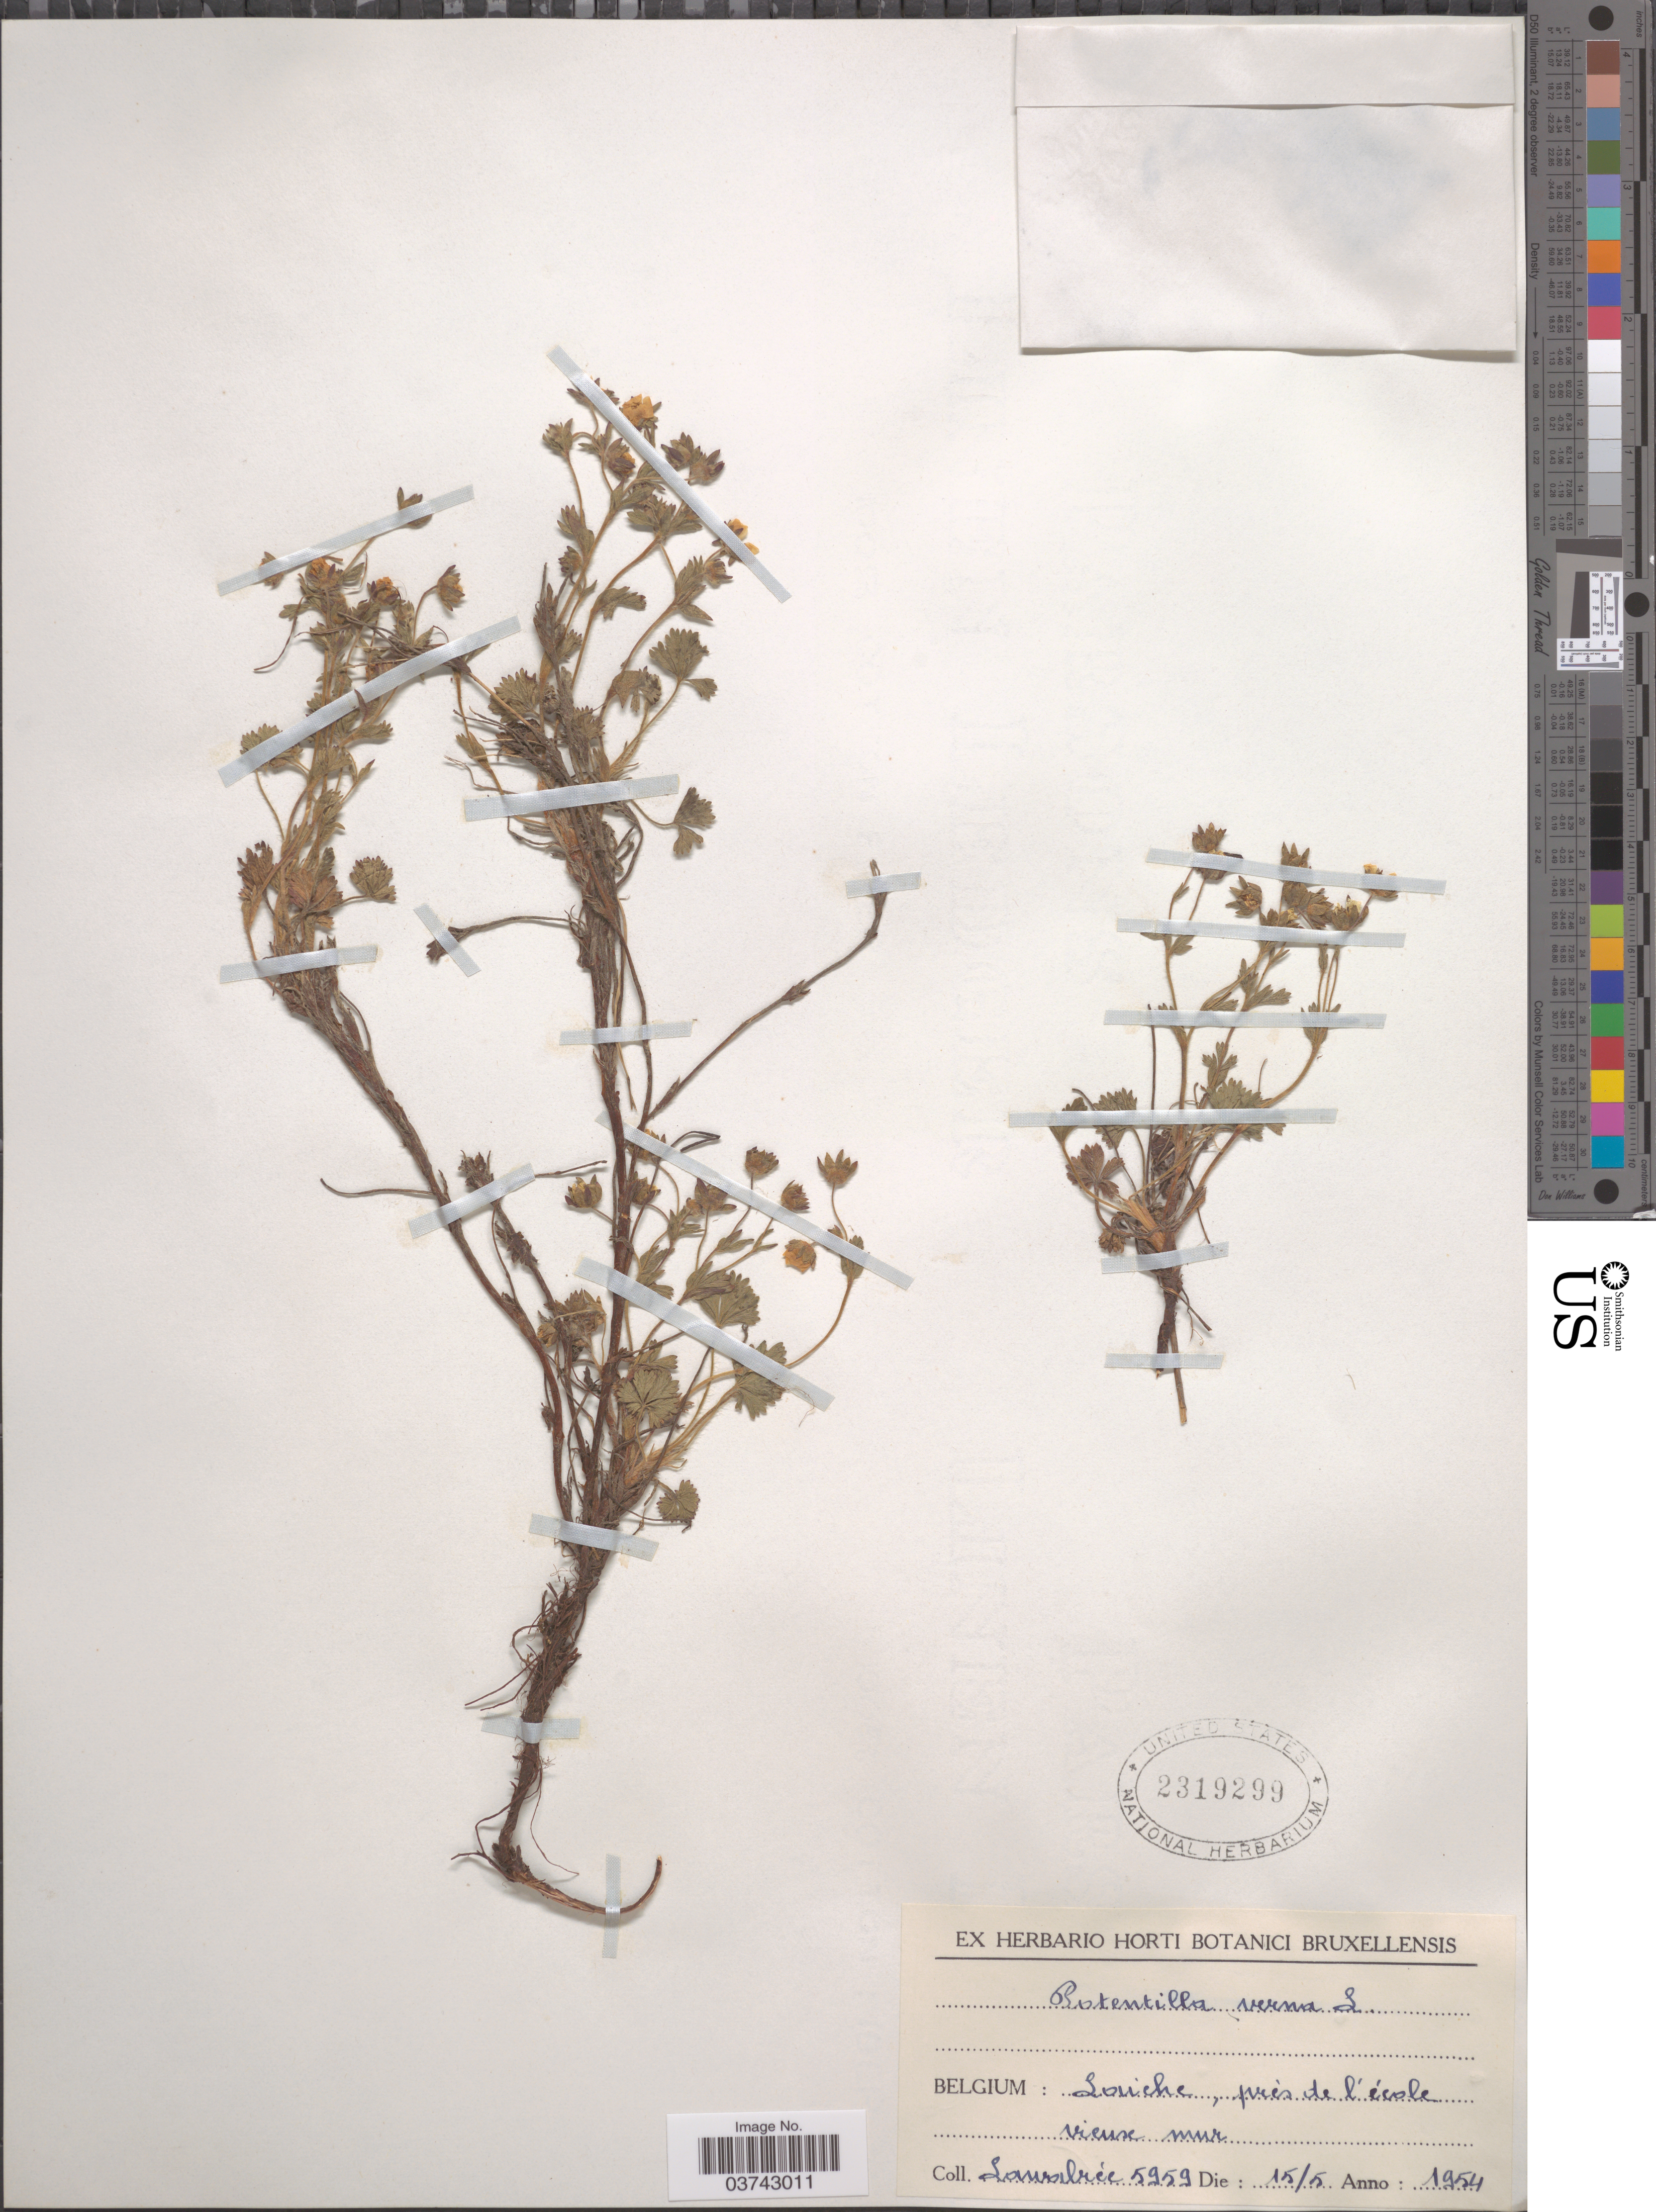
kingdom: Plantae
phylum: Tracheophyta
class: Magnoliopsida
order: Rosales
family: Rosaceae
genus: Potentilla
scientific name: Potentilla verna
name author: L.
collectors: Lawalrée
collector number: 5959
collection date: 1954-05-15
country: Belgium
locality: Laiche, près de l'école vieux mur.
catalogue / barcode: US 2319299